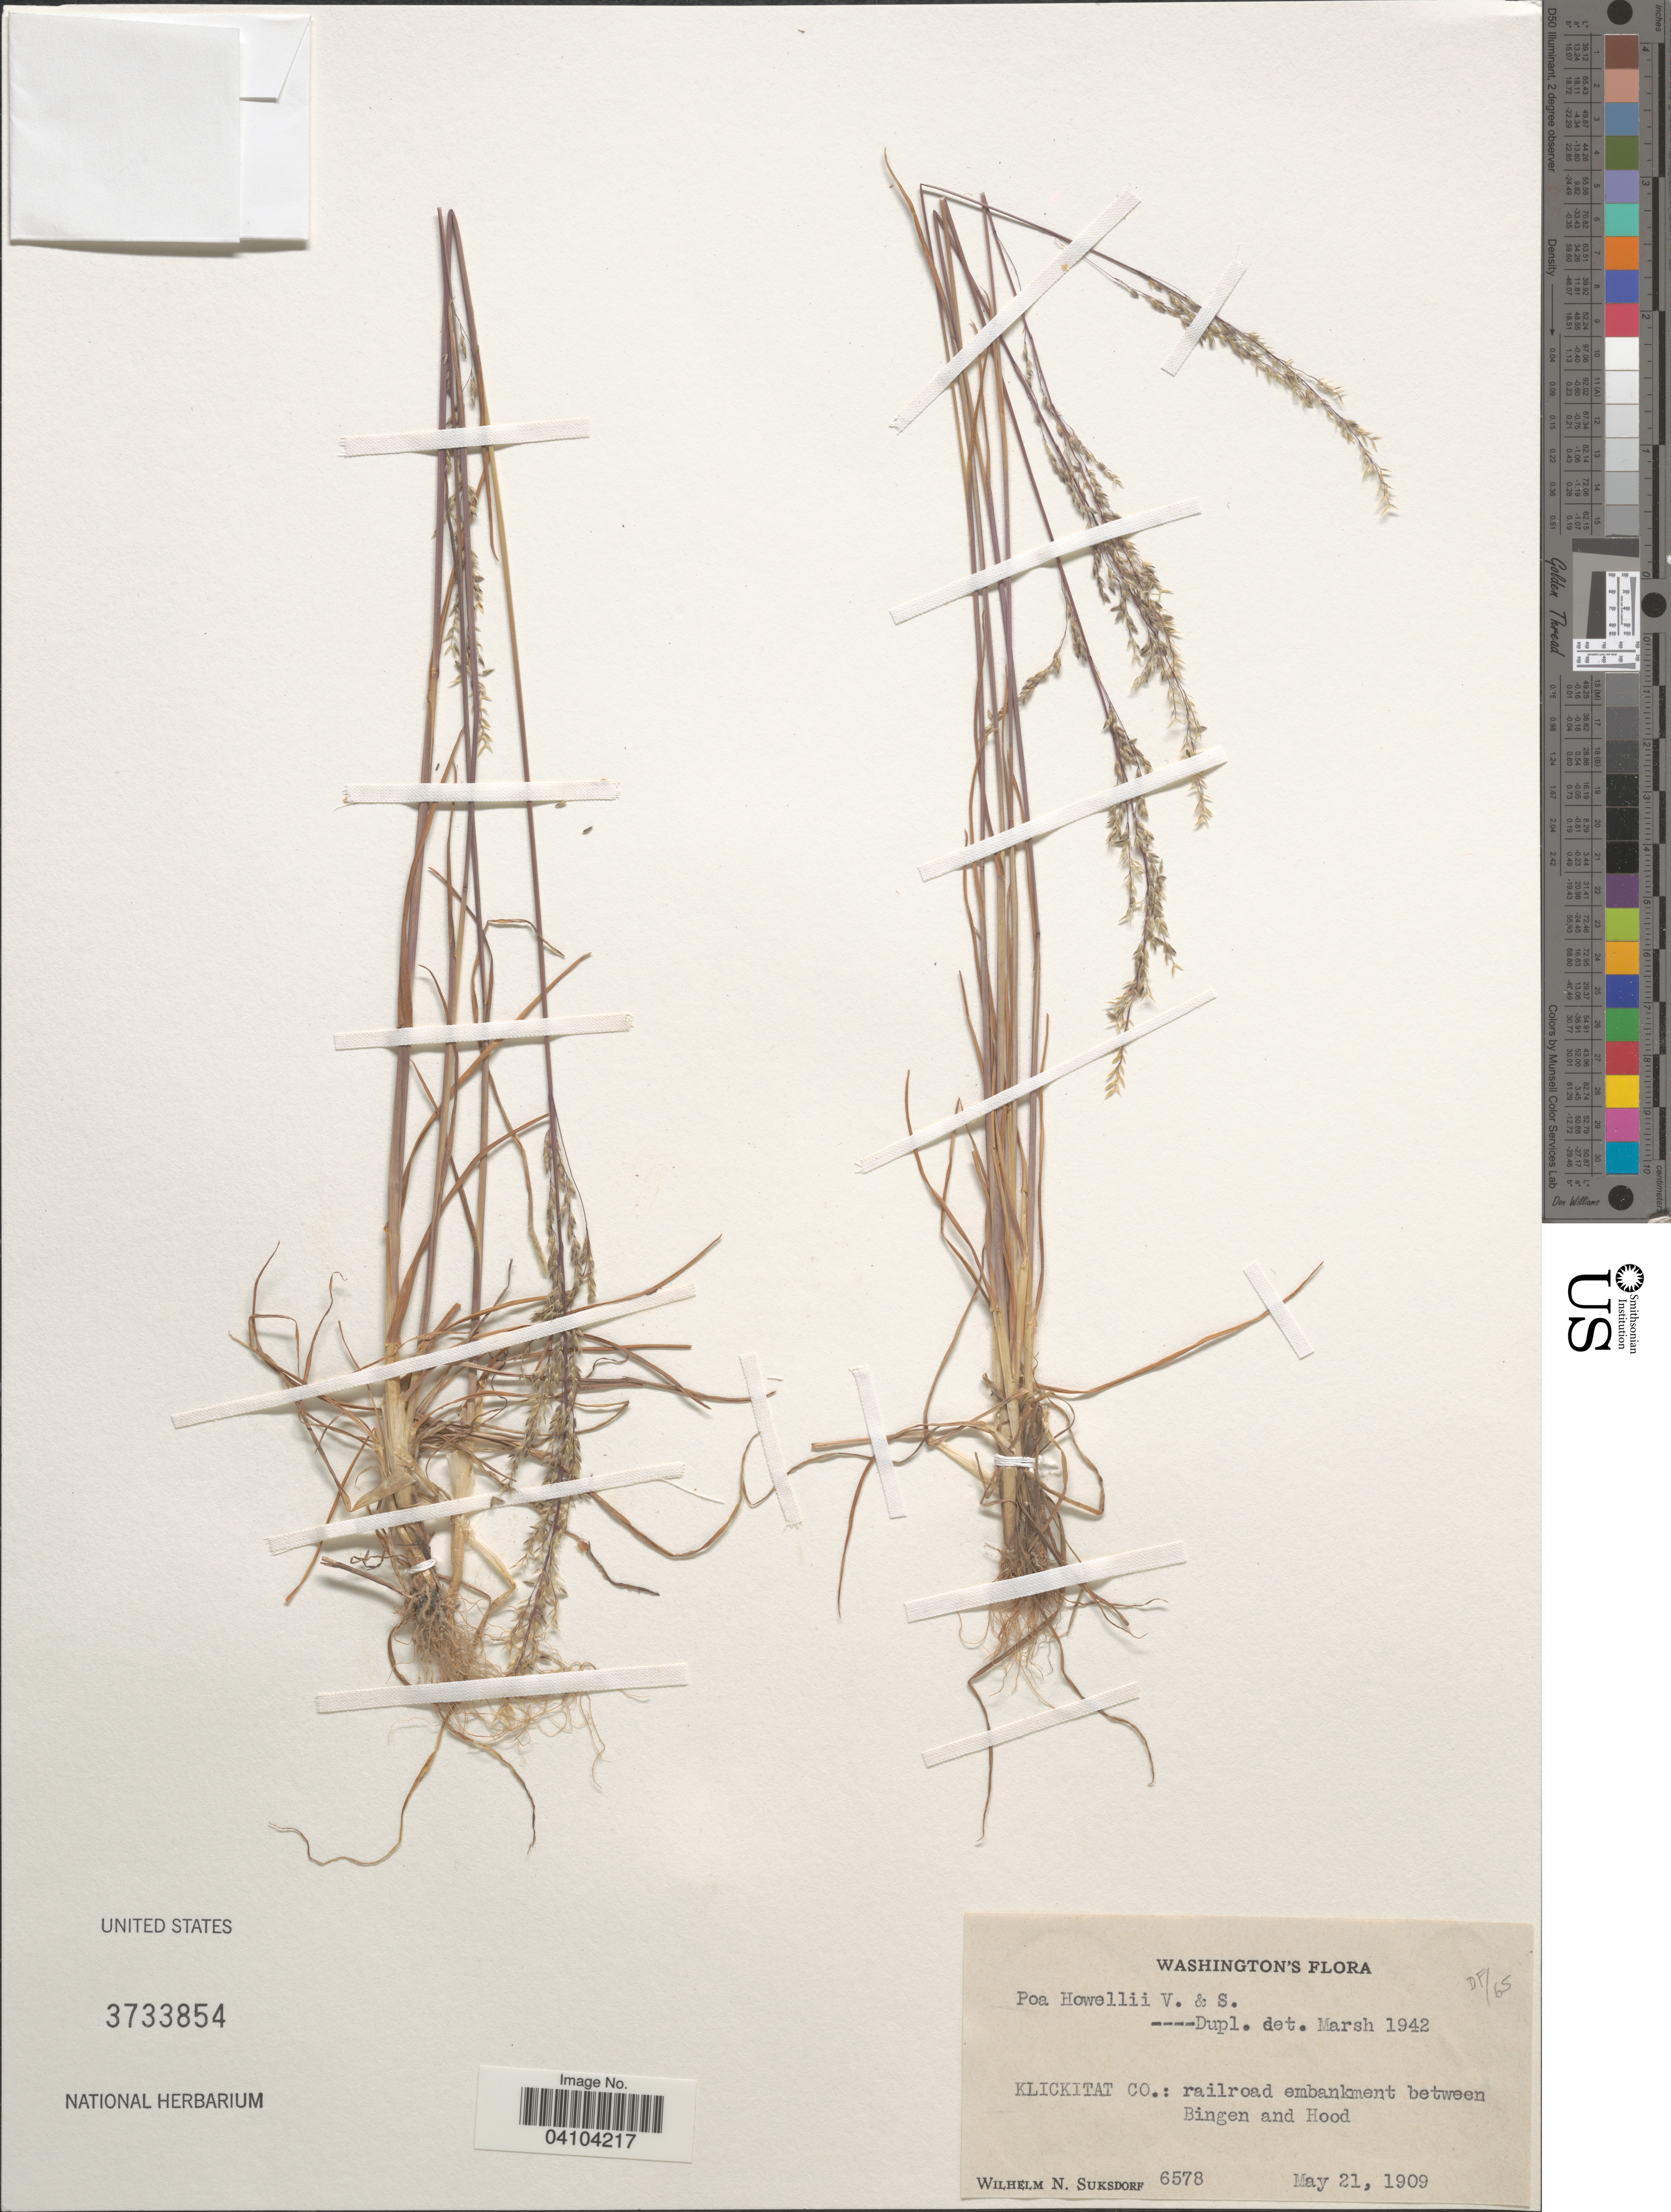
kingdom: Plantae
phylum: Tracheophyta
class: Liliopsida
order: Poales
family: Poaceae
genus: Poa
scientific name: Poa howellii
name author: Vasey & Scribn.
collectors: W. N. Suksdorf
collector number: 6578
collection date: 1909-05-21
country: United States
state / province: Washington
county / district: Klickitat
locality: Klickitat Co.: railroad embankment between Bingen and Hood.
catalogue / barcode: US 3733854